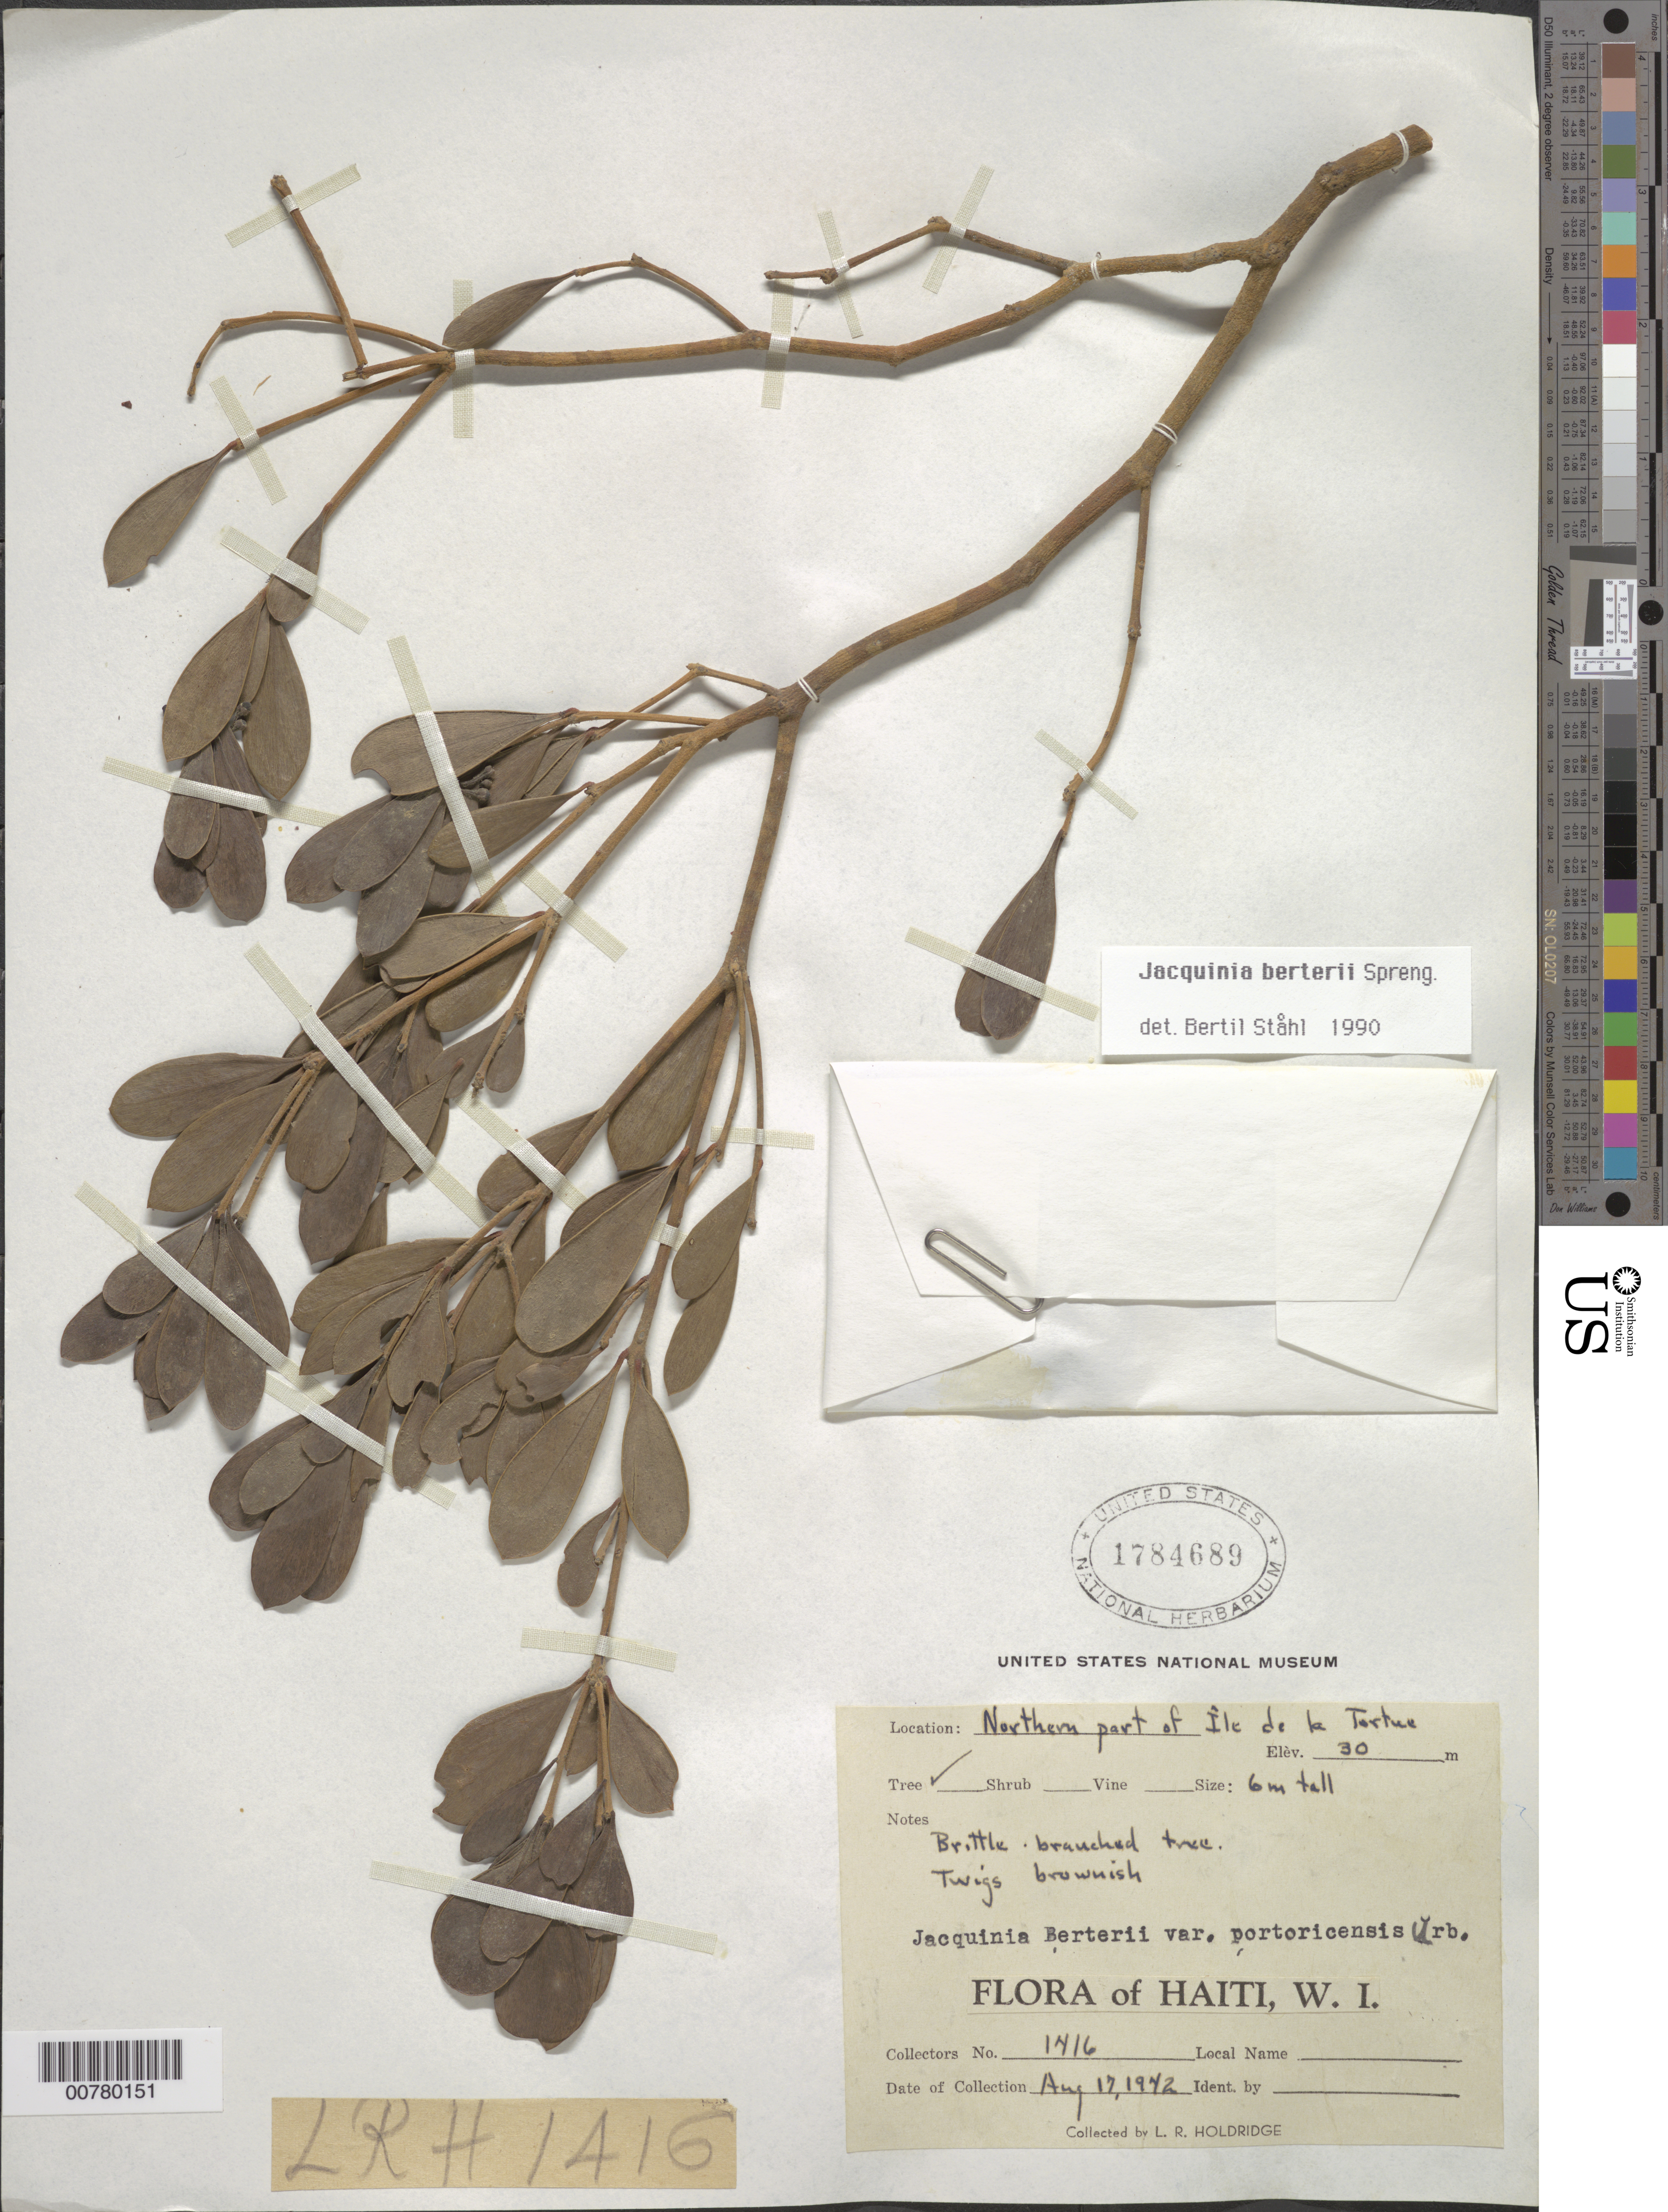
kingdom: Plantae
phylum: Tracheophyta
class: Magnoliopsida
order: Ericales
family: Primulaceae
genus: Jacquinia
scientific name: Jacquinia berteroi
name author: Spreng.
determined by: Ståhl, B.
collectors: L. Holdridge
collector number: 1416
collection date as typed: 17 Aug 1942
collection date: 1942-08-17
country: Haiti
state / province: Nord-Óuest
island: Île de la Tortue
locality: Northern part of Île de la Tortue.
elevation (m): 30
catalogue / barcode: US 1784689